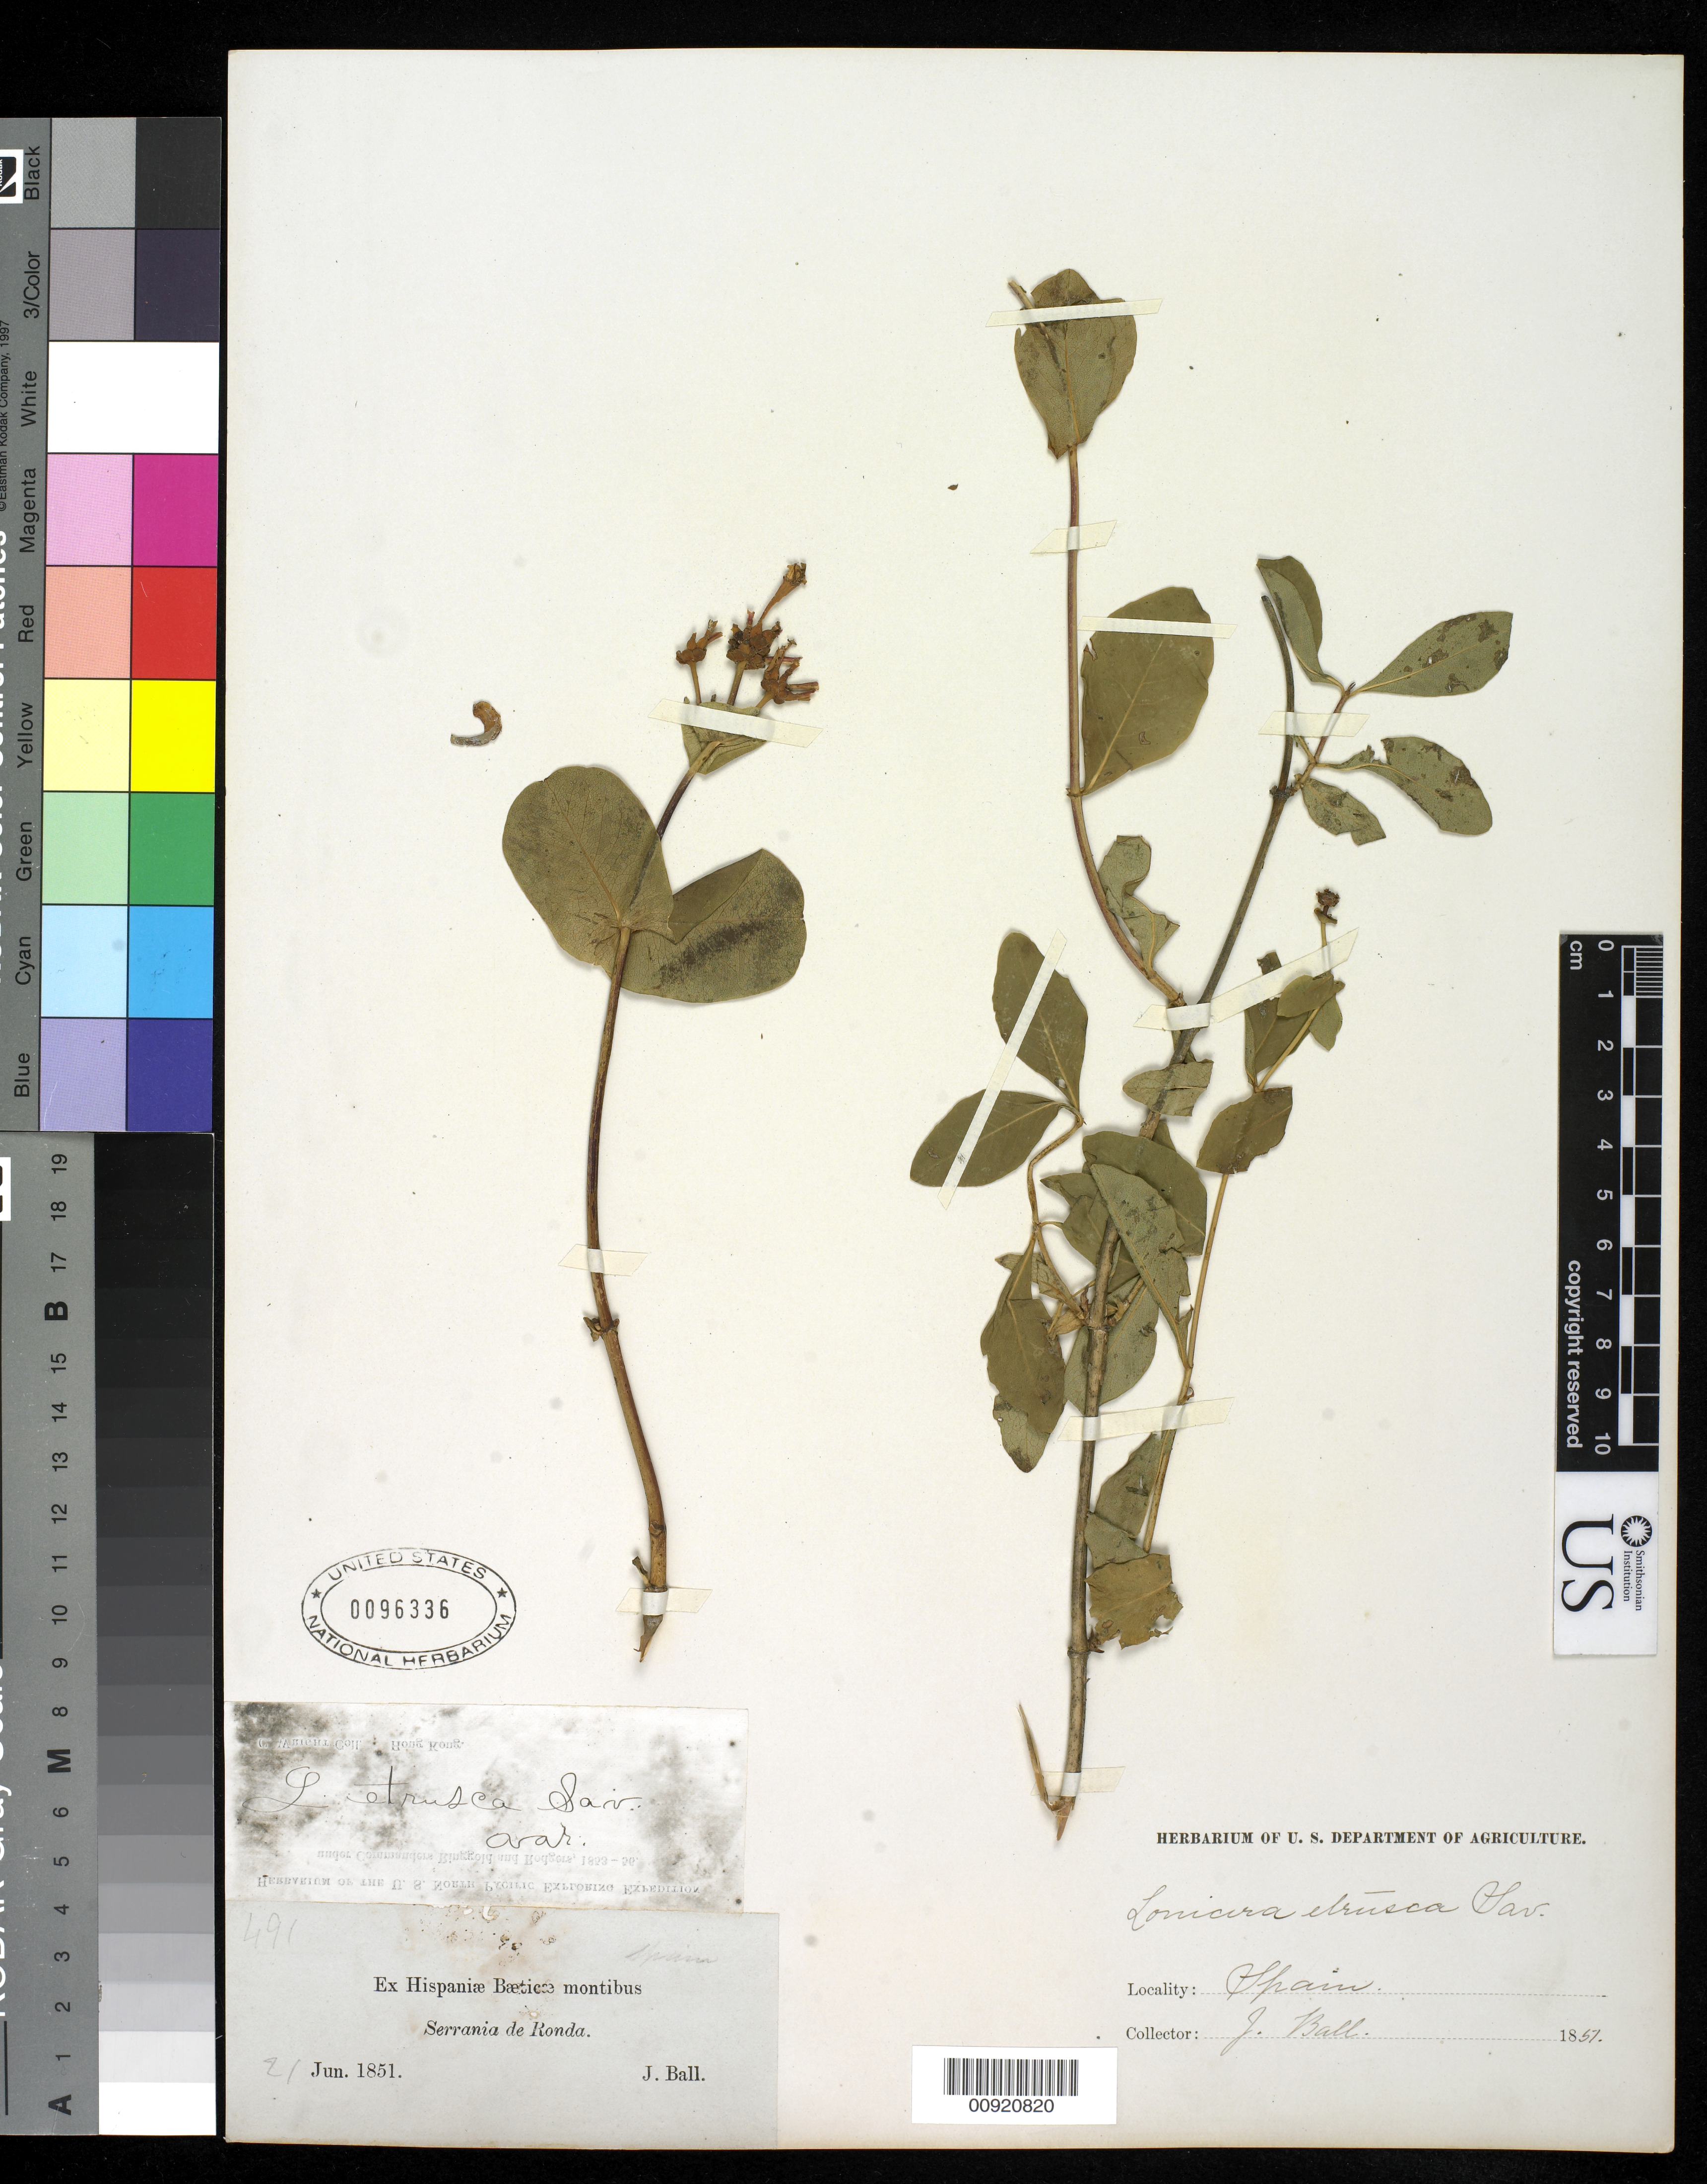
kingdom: Plantae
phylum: Tracheophyta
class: Magnoliopsida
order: Dipsacales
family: Caprifoliaceae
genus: Lonicera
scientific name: Lonicera etrusca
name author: Santi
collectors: J. Ball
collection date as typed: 21 Jun 1851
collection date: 1851-06-21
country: Spain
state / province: Andalucia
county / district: Malaga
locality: Serrania de Ronda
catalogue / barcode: US 96336